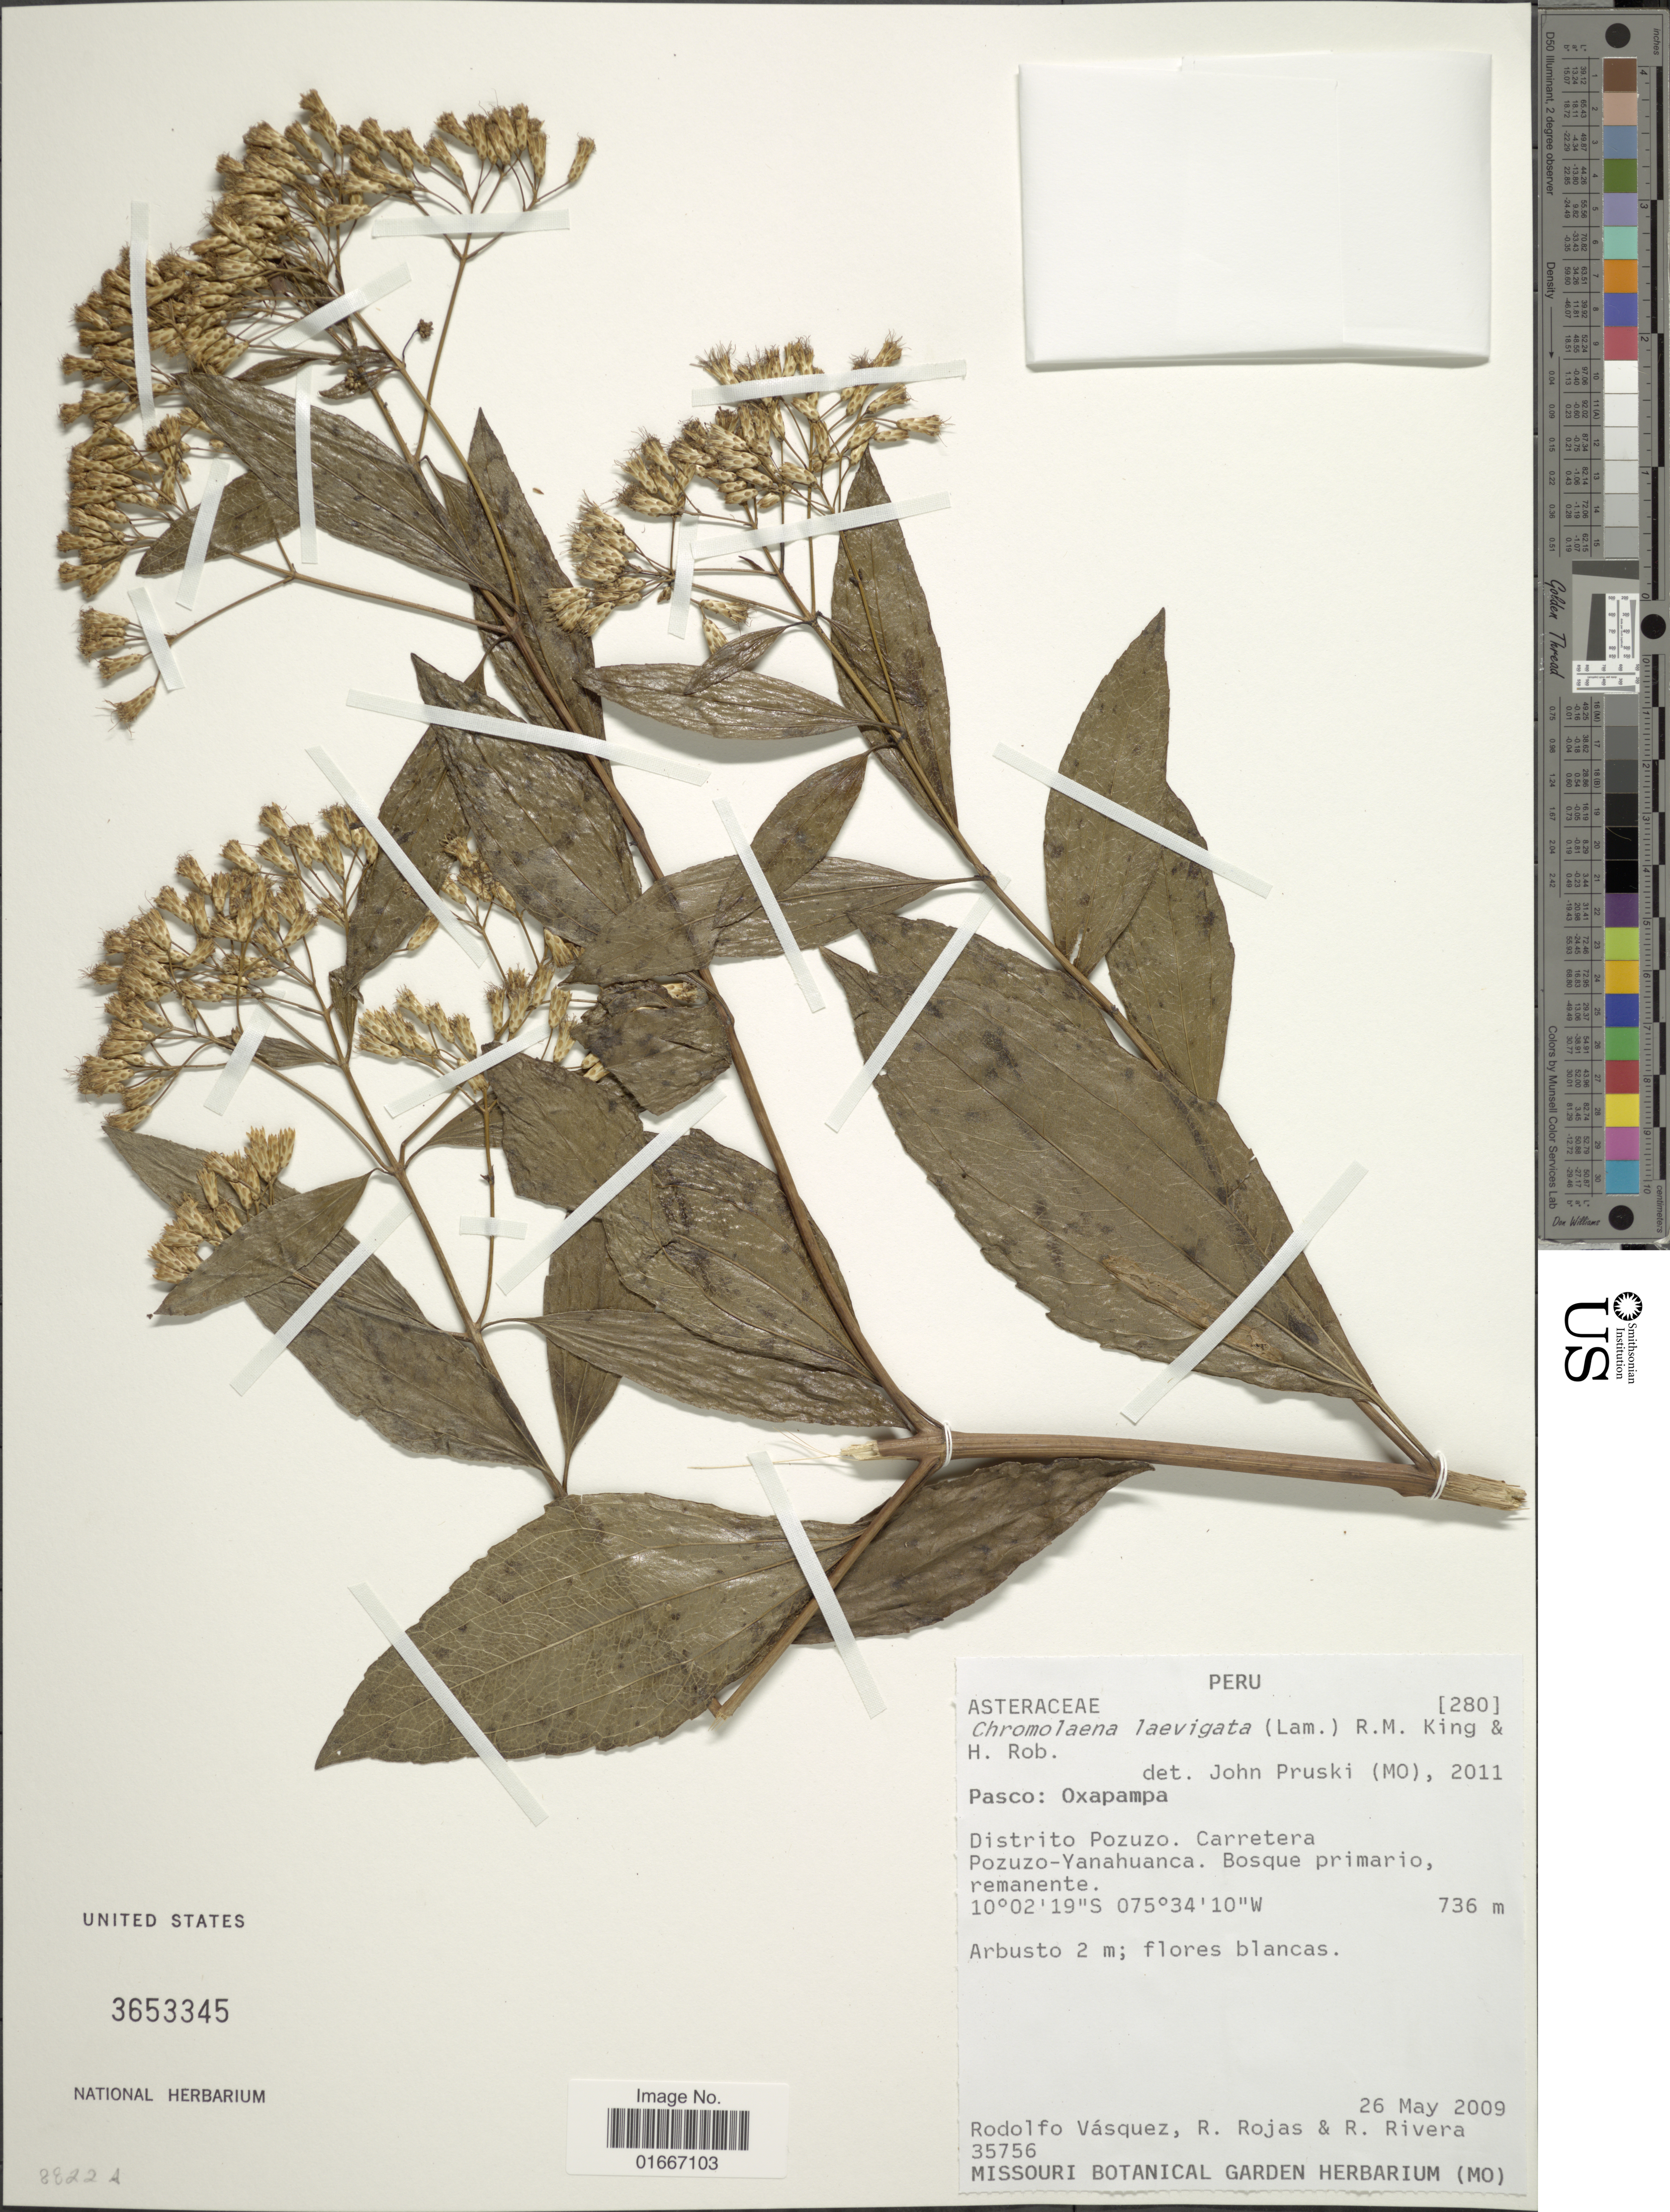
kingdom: Plantae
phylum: Tracheophyta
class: Magnoliopsida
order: Asterales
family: Asteraceae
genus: Chromolaena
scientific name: Chromolaena laevigata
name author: (Lam.) R.M. King & H. Rob.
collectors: R. Vásquez, R. Rojas & R. Rivera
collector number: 35756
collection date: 2009-05-26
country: Peru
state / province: Pasco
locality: Peru. Pasco: Oxapampa. Distrito Pozuzo. Carretera Pozuzo-Yanahuanca. Bosque primario remanente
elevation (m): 736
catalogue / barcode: US 3653345